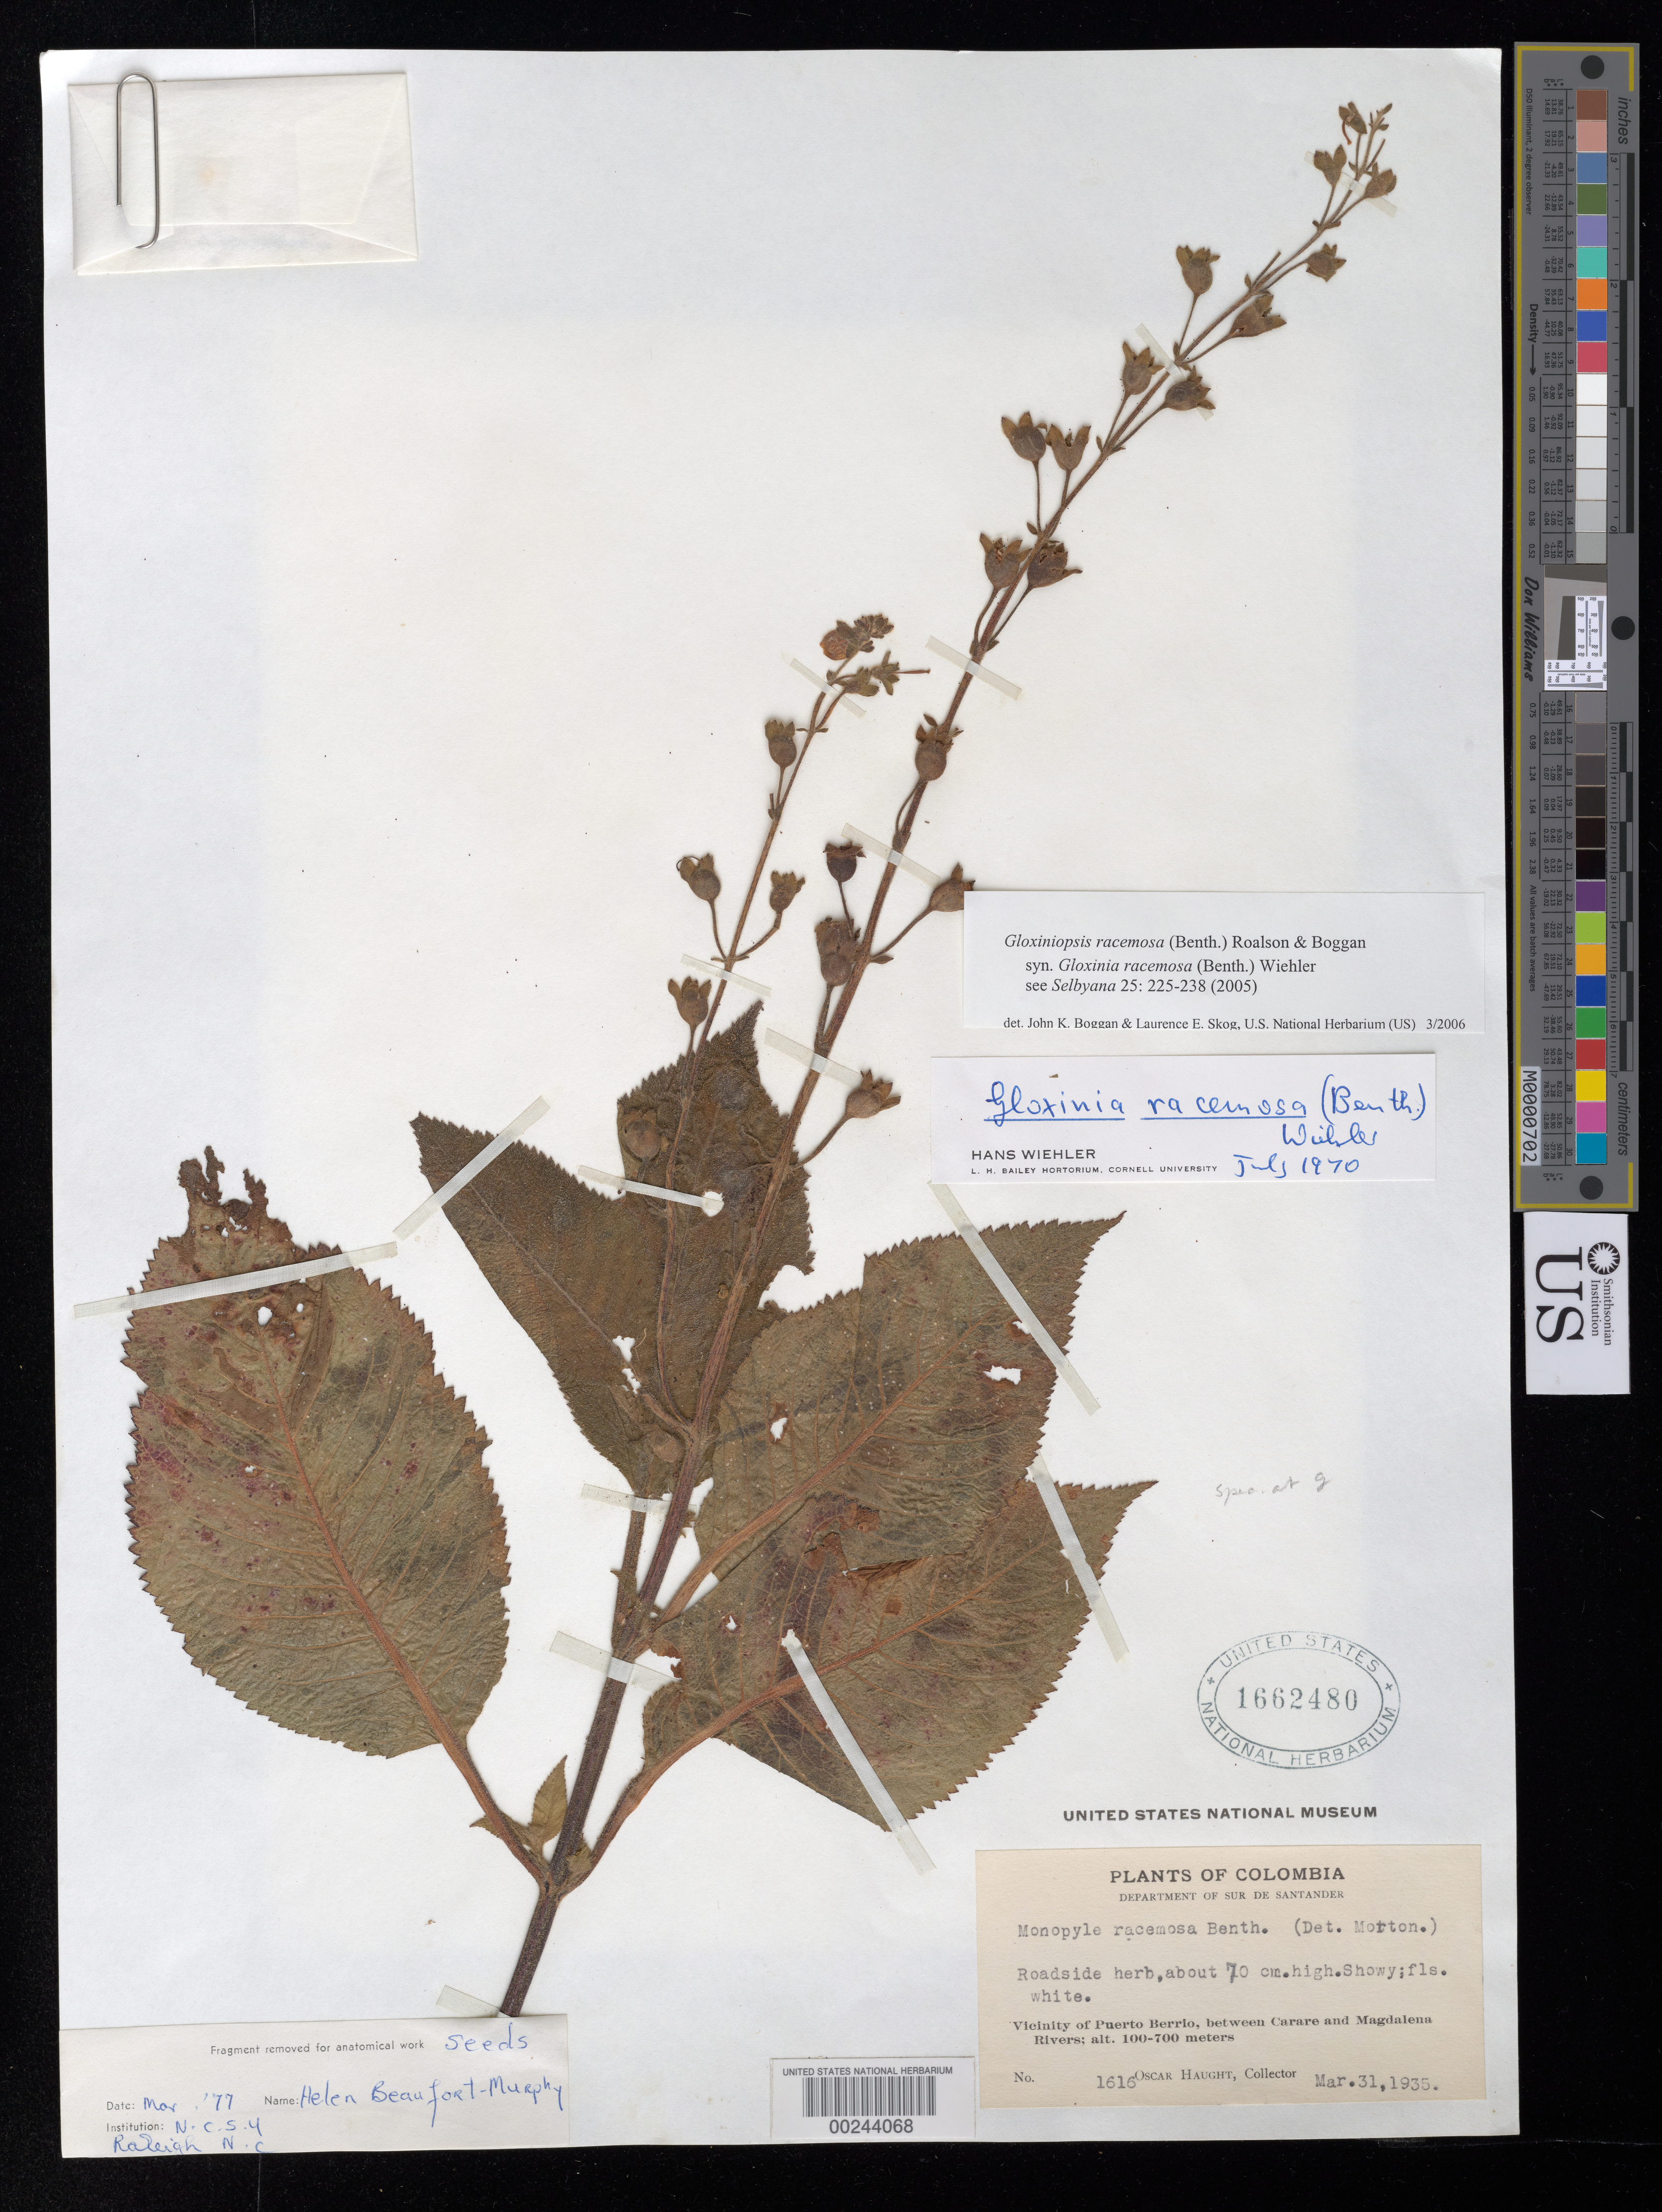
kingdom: Plantae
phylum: Tracheophyta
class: Magnoliopsida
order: Lamiales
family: Gesneriaceae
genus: Gloxiniopsis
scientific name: Gloxiniopsis racemosa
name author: (Benth.) Roalson & Boggan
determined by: Boggan, J. K.; Skog, L. E.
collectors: O. L. Haught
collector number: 1616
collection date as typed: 31 Mar 1935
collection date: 1935-03-31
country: Colombia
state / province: Santander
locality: Dept of Sur de Santander, vicinity of Puerto Berrio, between Carare and Magdalena rivers, Carare valley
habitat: Roadside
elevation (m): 100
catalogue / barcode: US 1662480